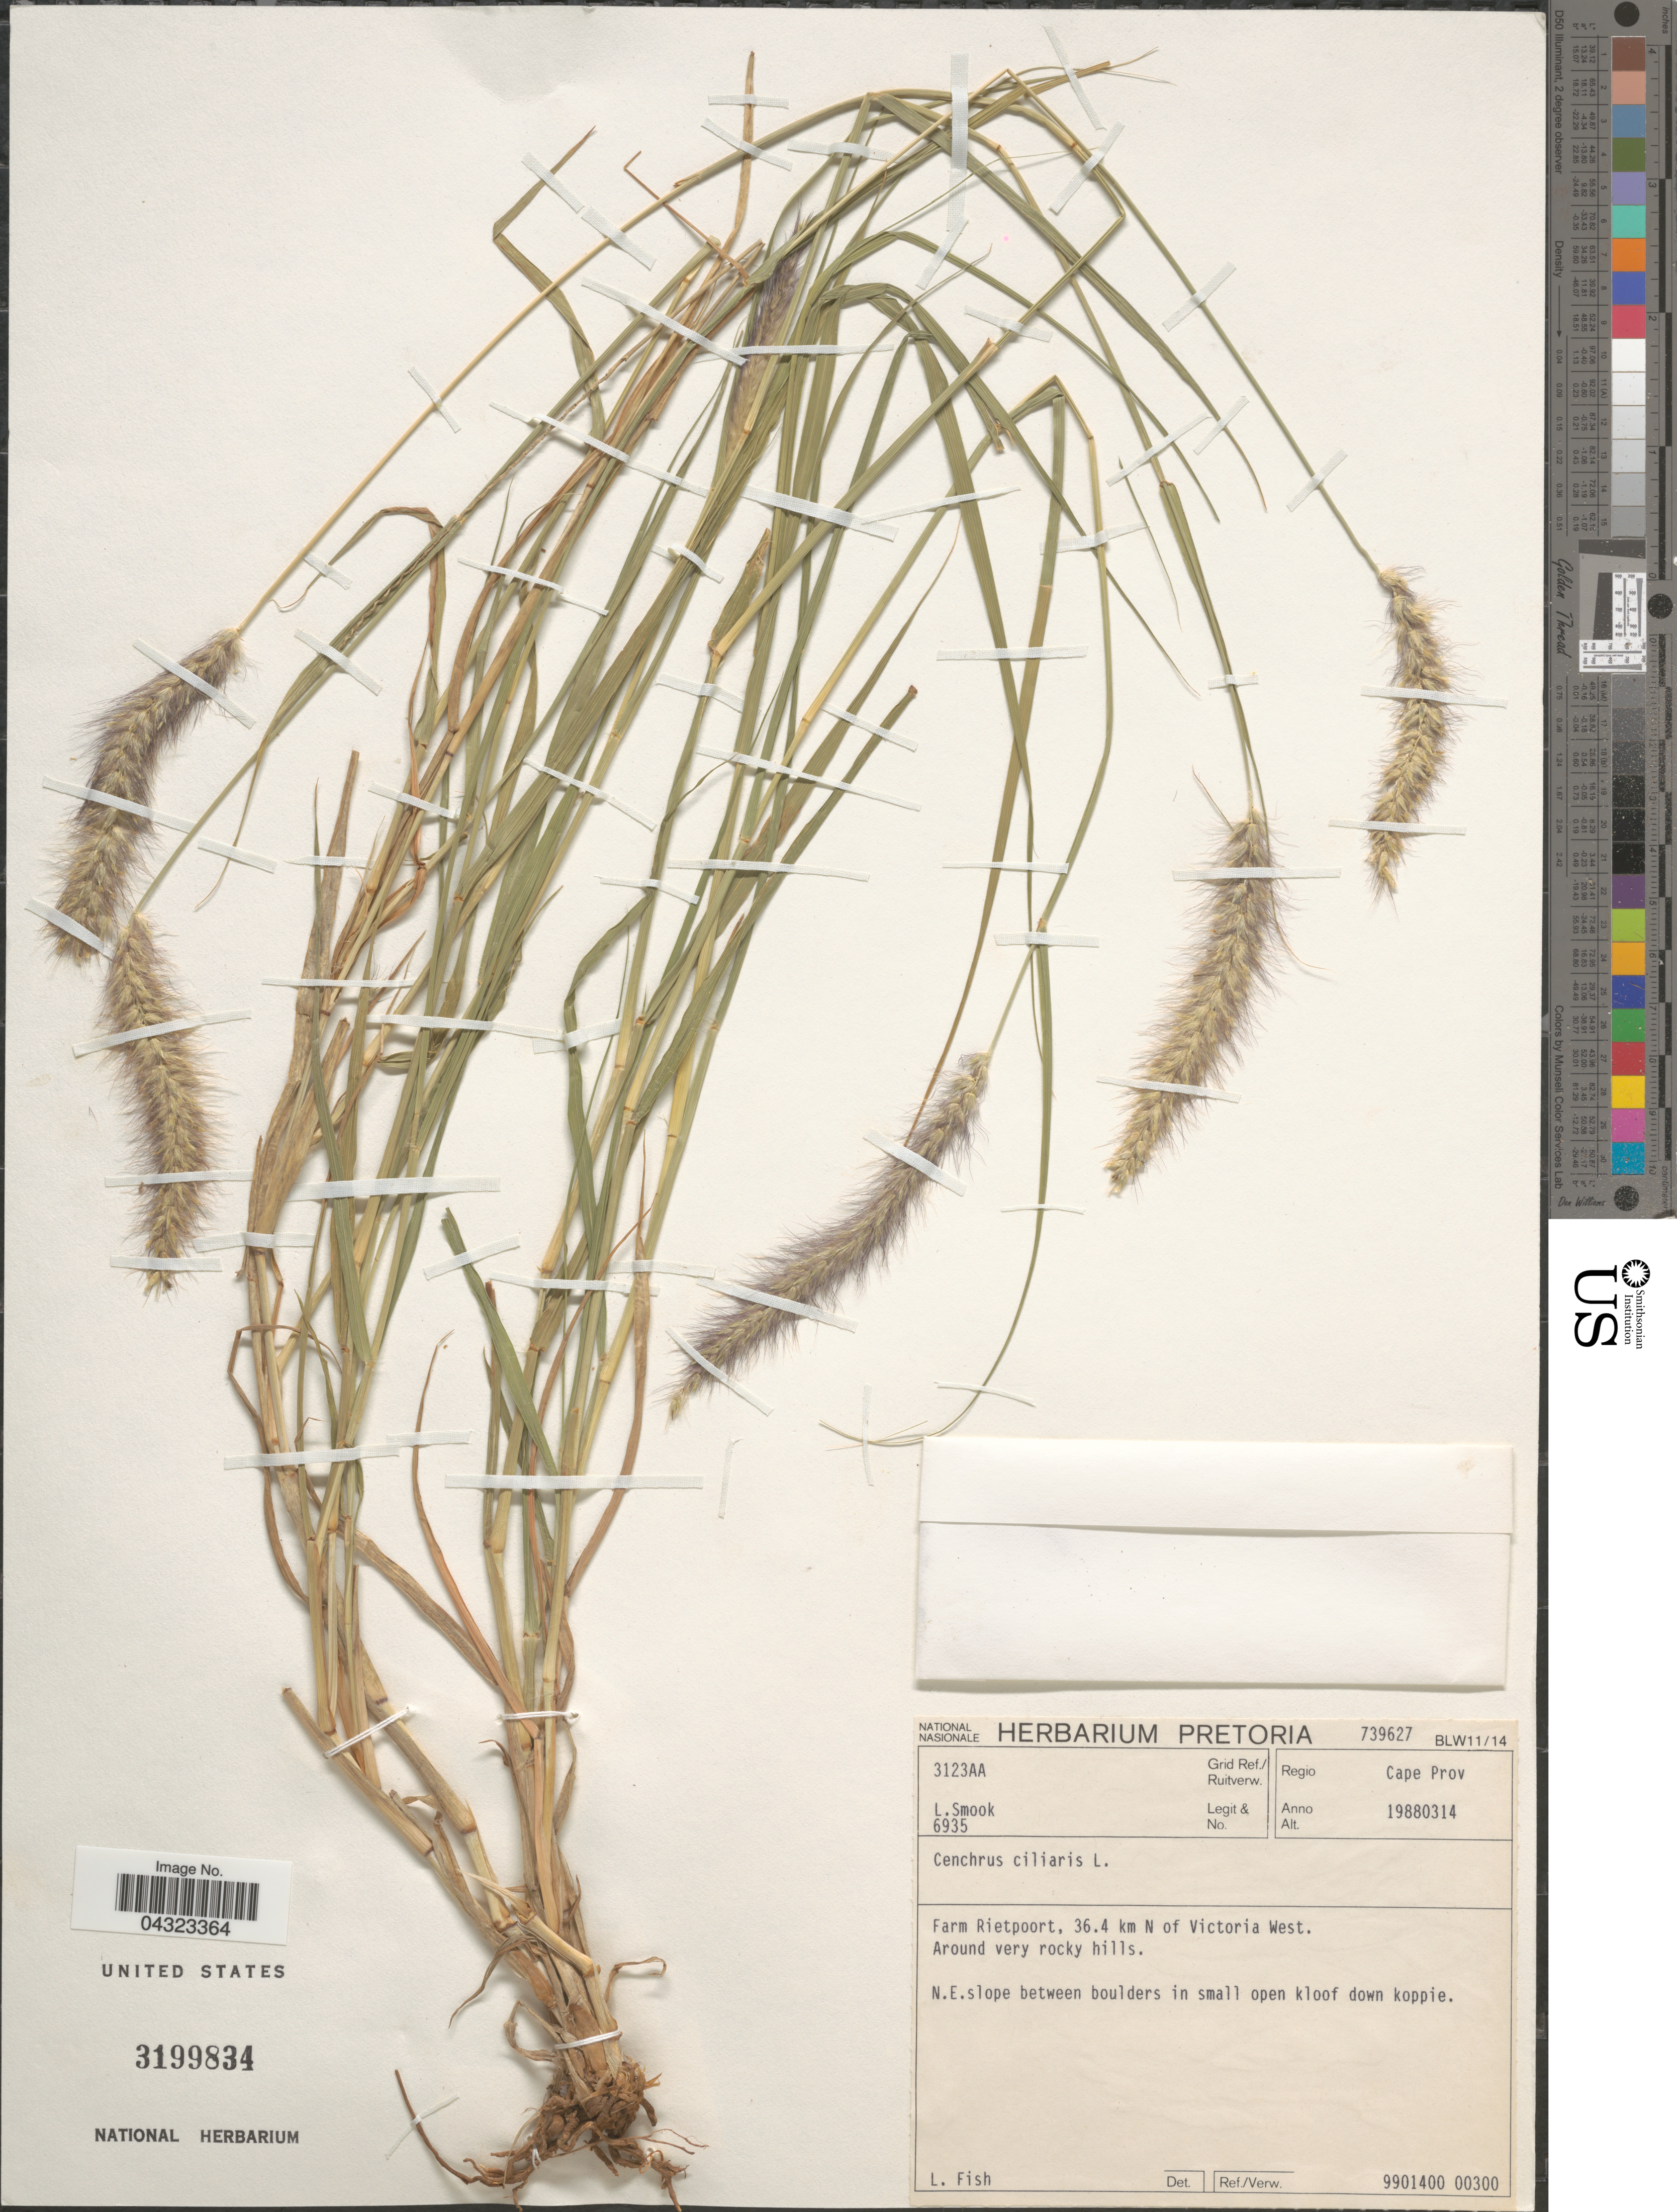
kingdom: Plantae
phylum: Tracheophyta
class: Liliopsida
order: Poales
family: Poaceae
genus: Cenchrus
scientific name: Cenchrus ciliaris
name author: L.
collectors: L. Smook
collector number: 6935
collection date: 1988-03-14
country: South Africa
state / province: Northern Cape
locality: Grid Ref./Ruitverw. 3123AA. Regio Cape Prov. Farm Rietpoort, 36.4 km N of Victoria West. Around very rocky hills. N.E. slope between boulders in small open kloof down koppie.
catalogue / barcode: US 3199834